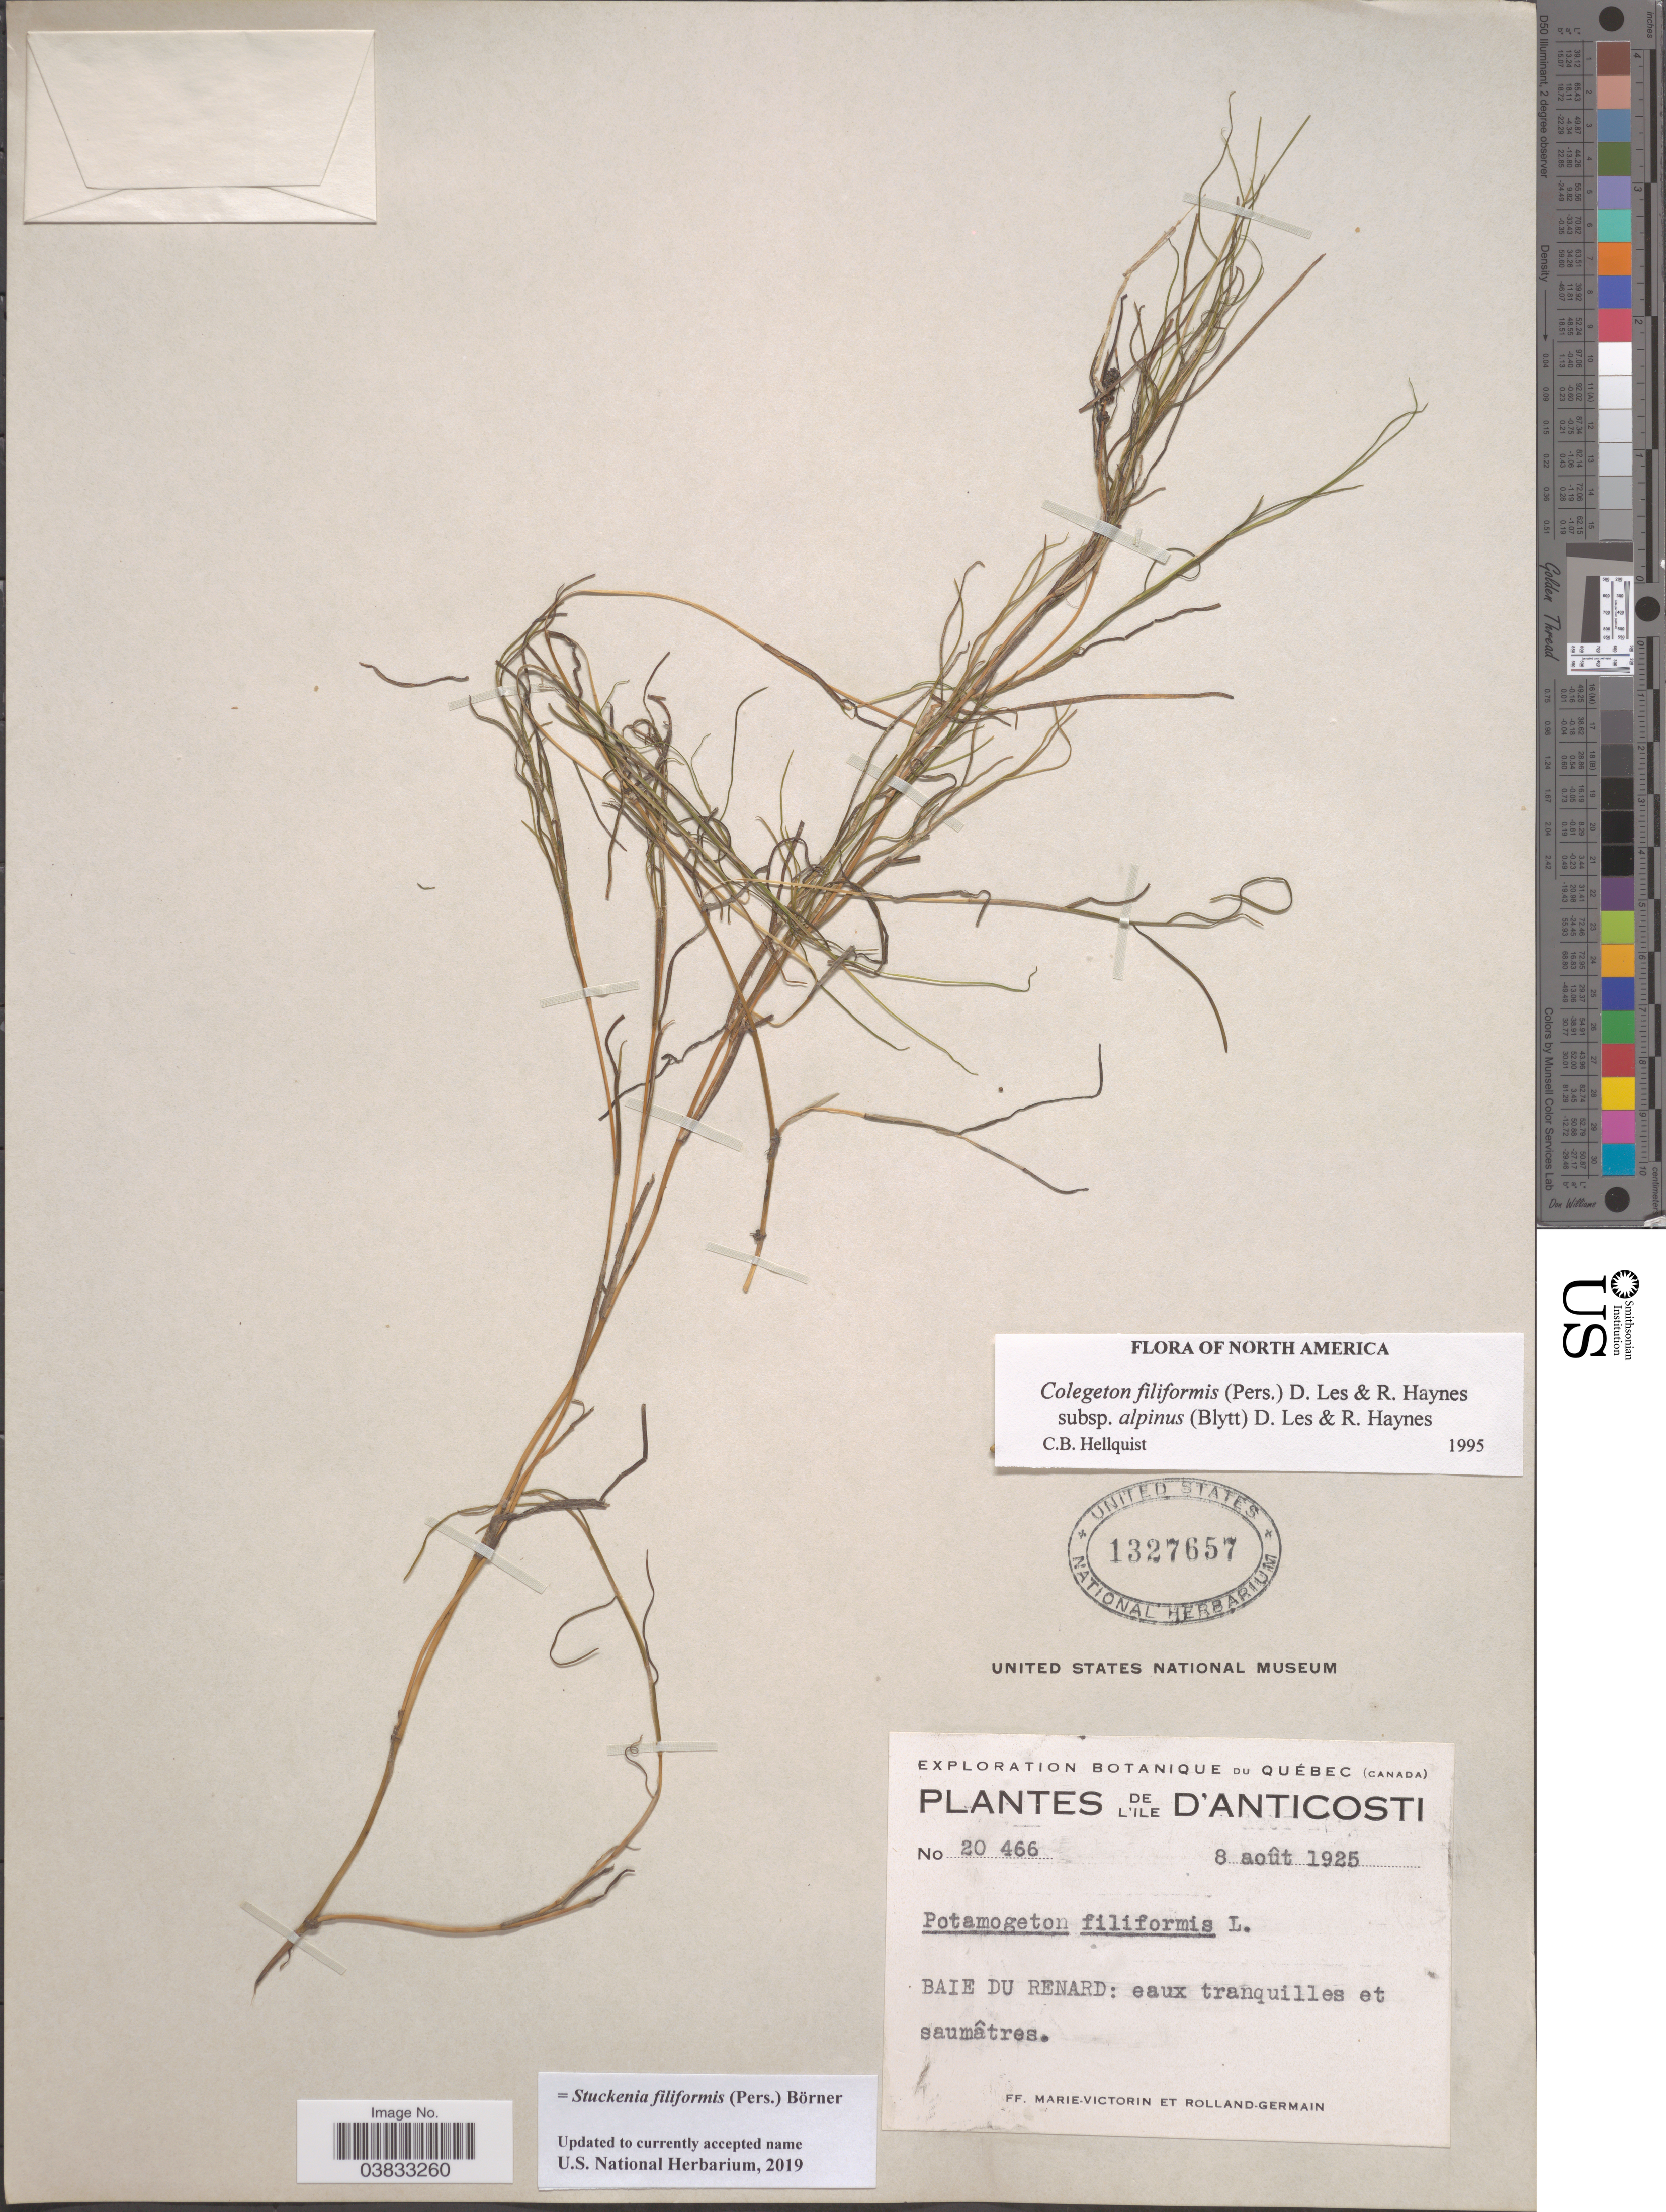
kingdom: Plantae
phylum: Tracheophyta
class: Liliopsida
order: Alismatales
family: Potamogetonaceae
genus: Stuckenia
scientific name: Stuckenia filiformis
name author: (Pers.) Börner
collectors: F. Marie-Victorin & Rolland-Germain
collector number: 20466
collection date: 1925-08-08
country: Canada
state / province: Quebec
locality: L'ile D'Anticosti. Baie du Renard.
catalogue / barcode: US 1327657